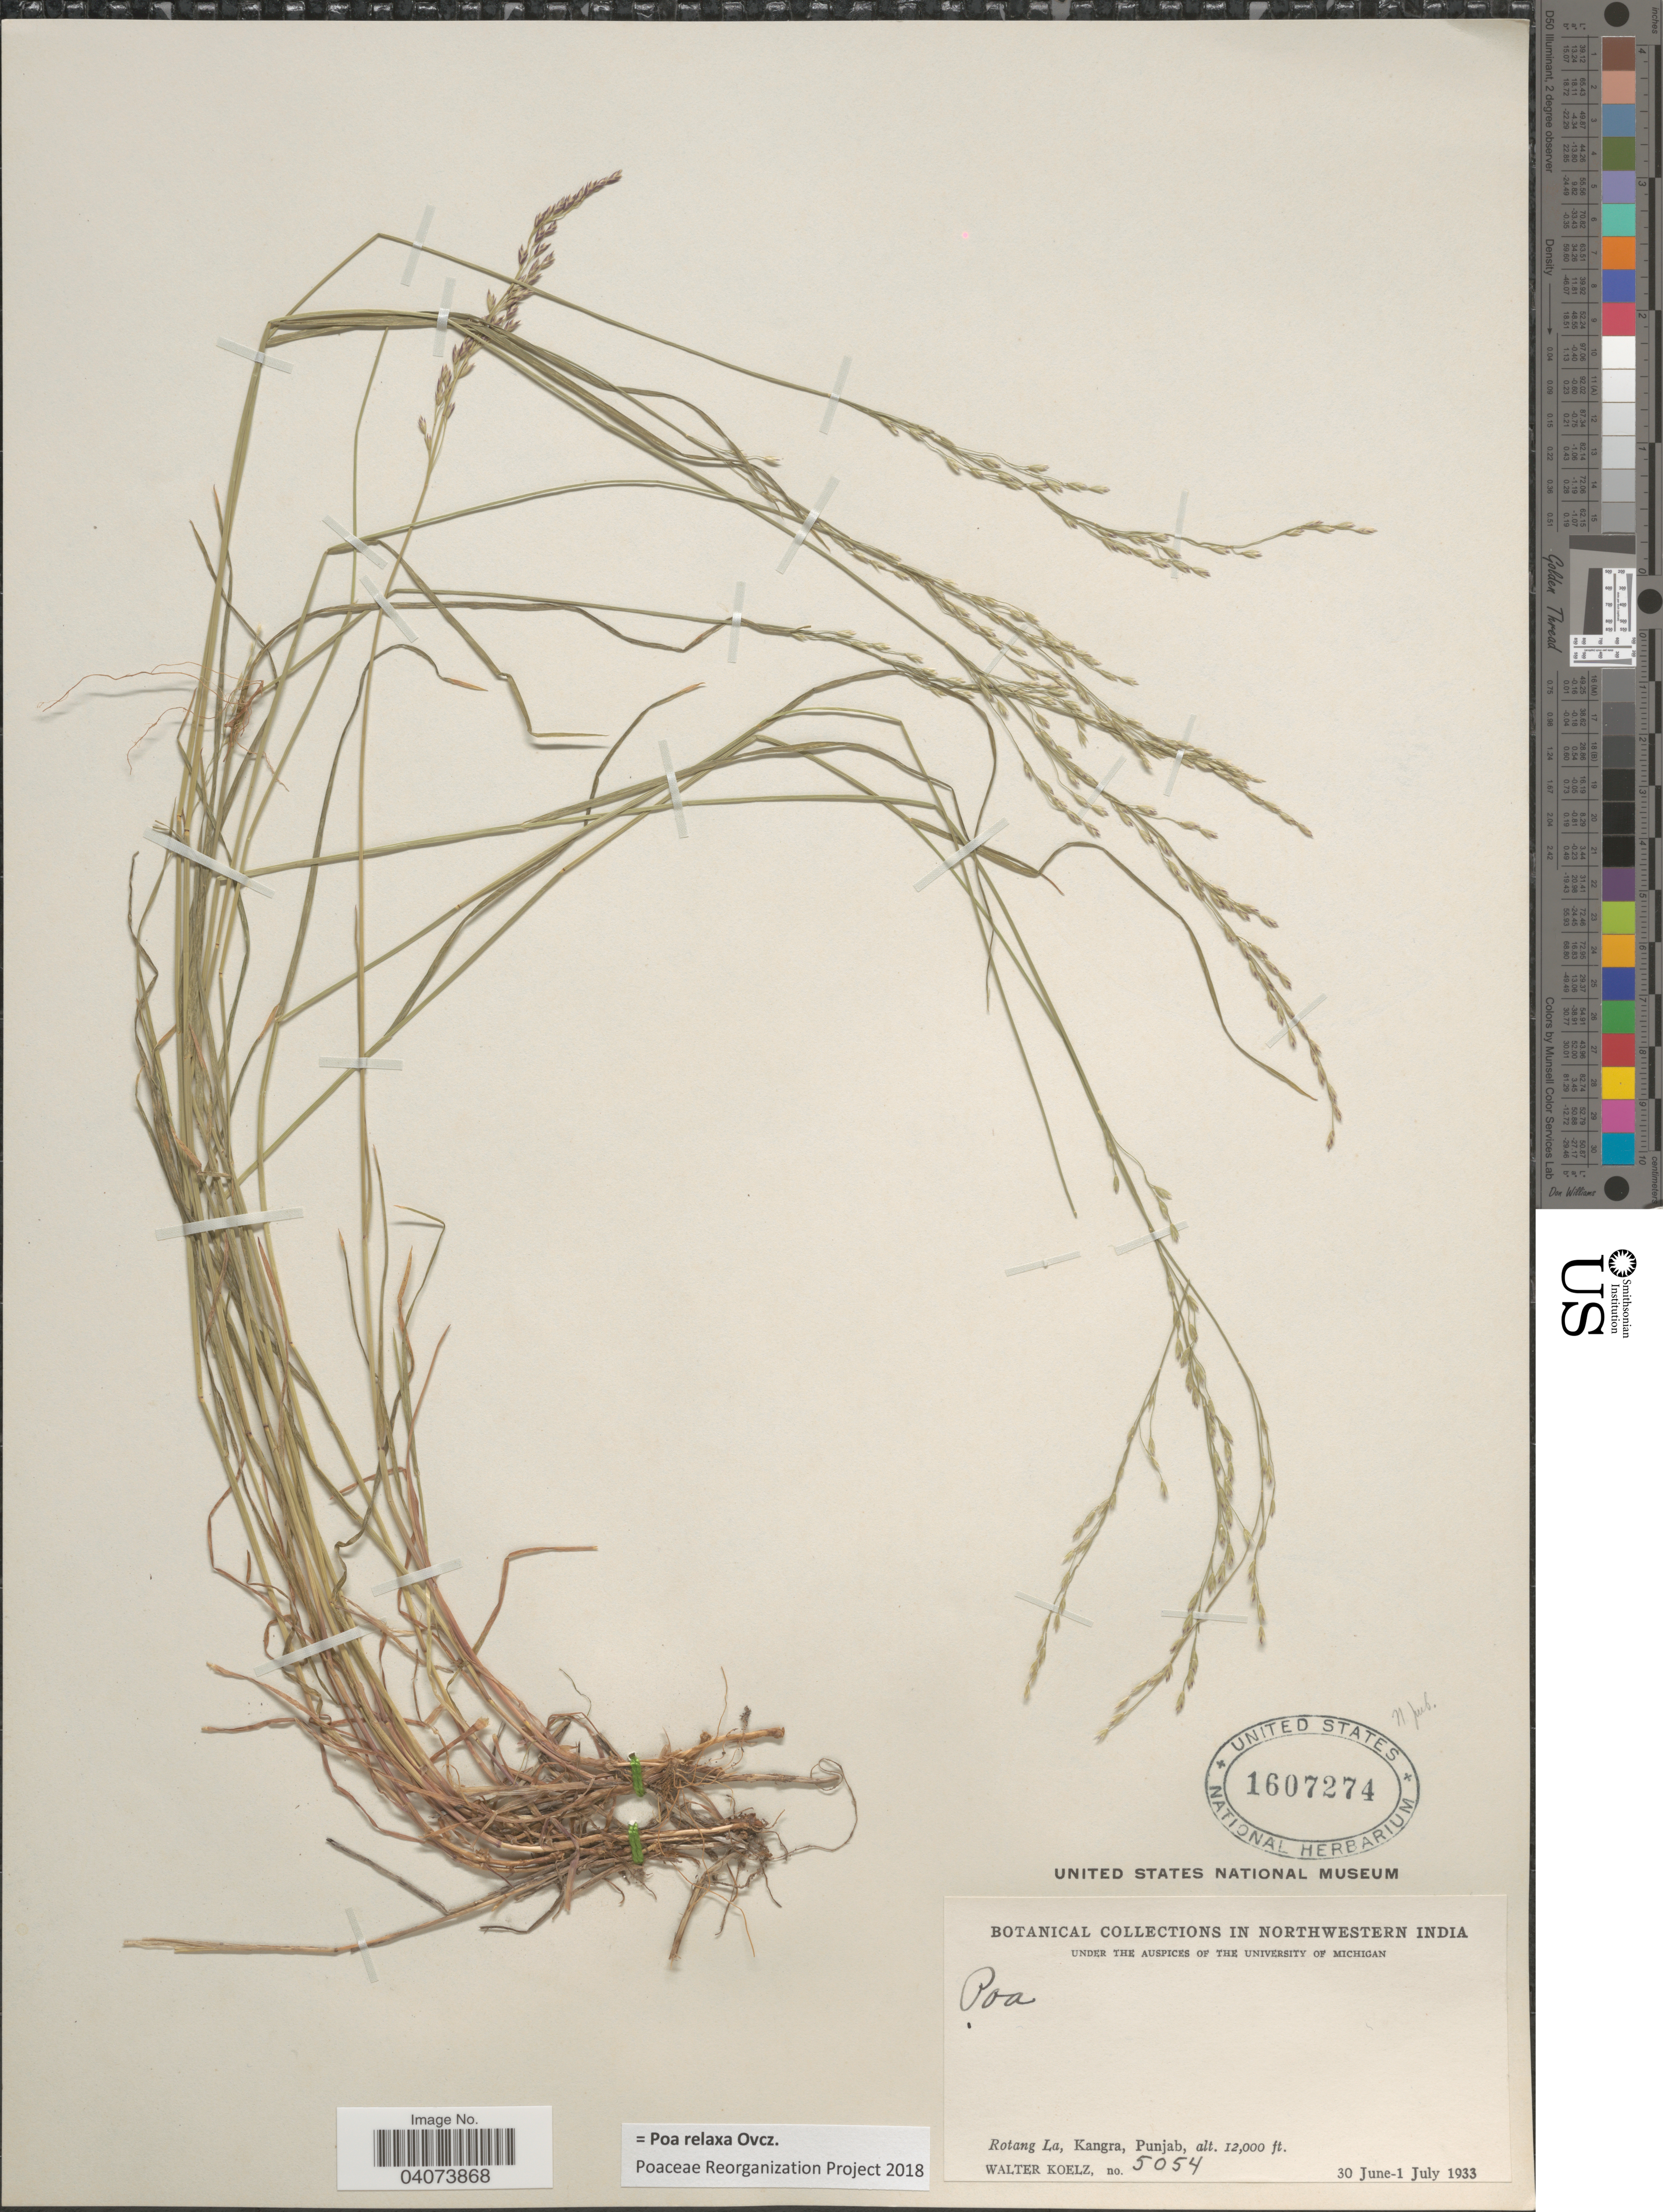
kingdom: Plantae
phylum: Tracheophyta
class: Liliopsida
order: Poales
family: Poaceae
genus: Poa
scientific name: Poa relaxa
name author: Ovcz.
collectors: W. N. Koelz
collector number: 5054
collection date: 1933-06-30/1933-07-01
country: India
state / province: Punjab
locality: Northwestern India. Rotang La, Kangra.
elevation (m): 3658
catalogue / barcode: US 1607274